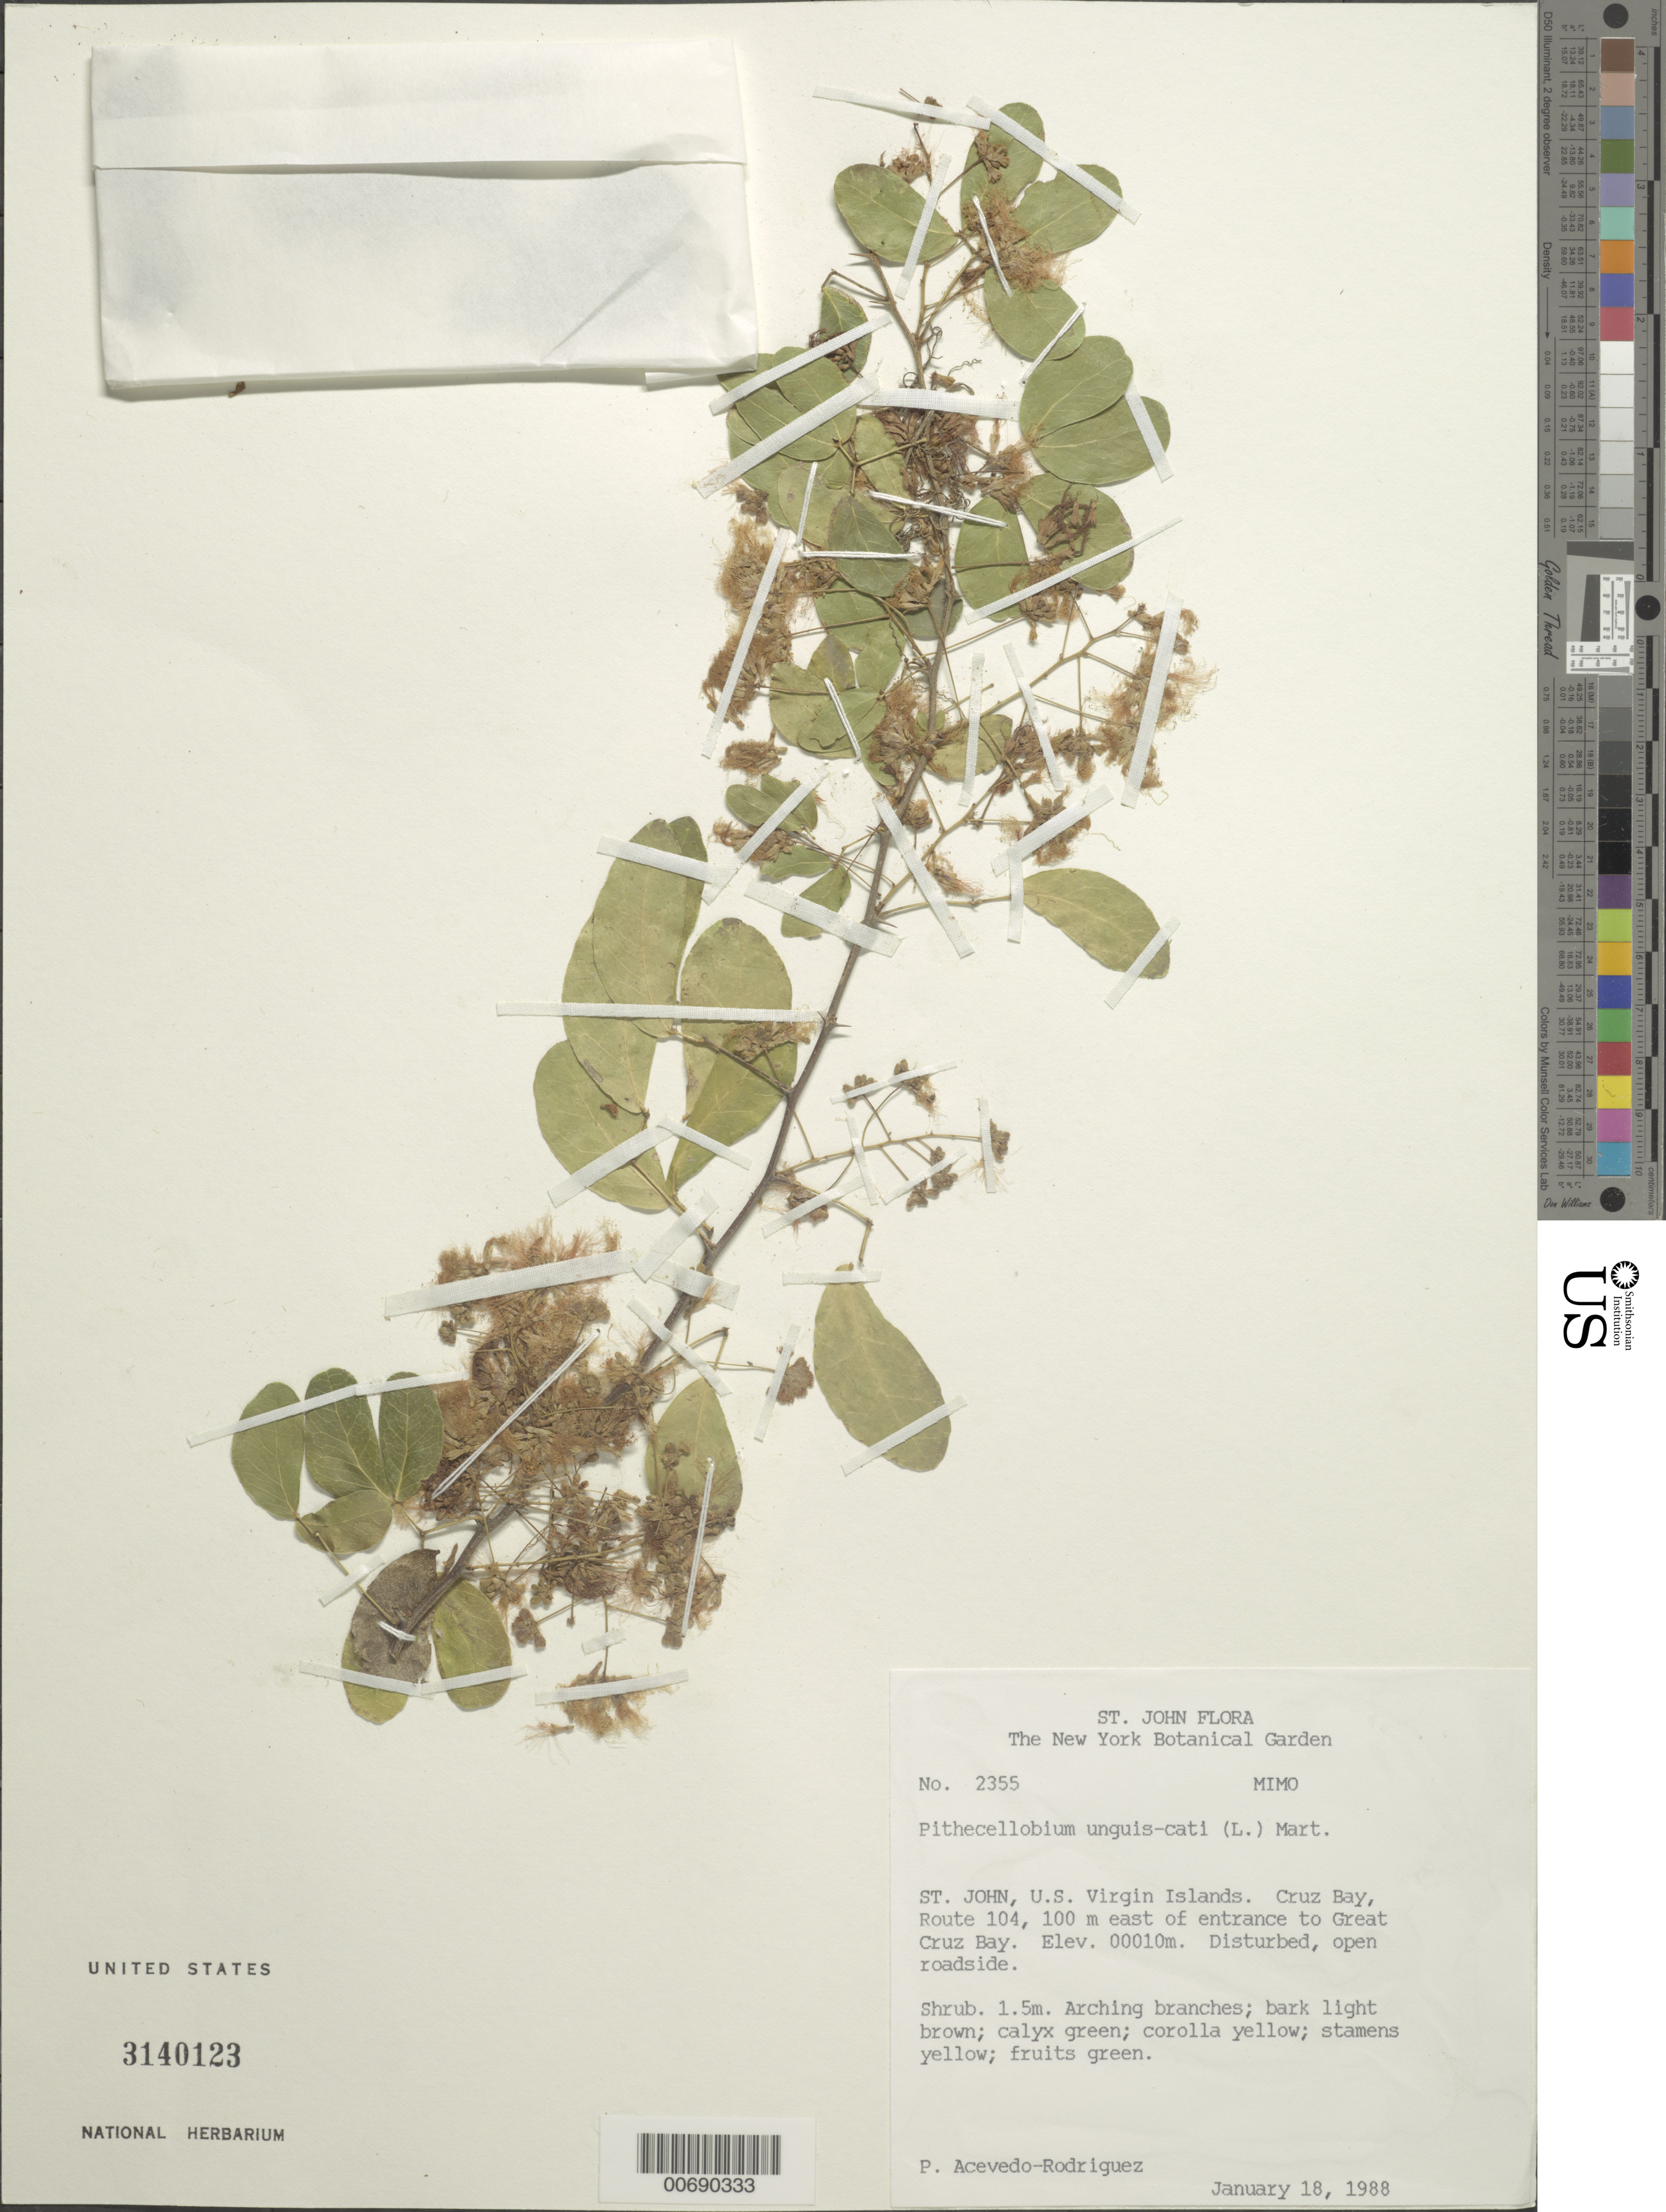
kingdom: Plantae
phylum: Tracheophyta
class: Magnoliopsida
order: Fabales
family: Fabaceae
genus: Pithecellobium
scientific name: Pithecellobium unguis-cati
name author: (L.) Benth.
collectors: P. Acevedo-Rodr.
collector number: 2355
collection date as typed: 18 Jan 1988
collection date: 1988-01-18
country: U.S. Virgin Islands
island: St. John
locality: Cruz Bay Quarter; Route 104, 100 m east of entrance to Great Cruz Bay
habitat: Disturbed, open roadside.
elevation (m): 10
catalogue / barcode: US 3140123